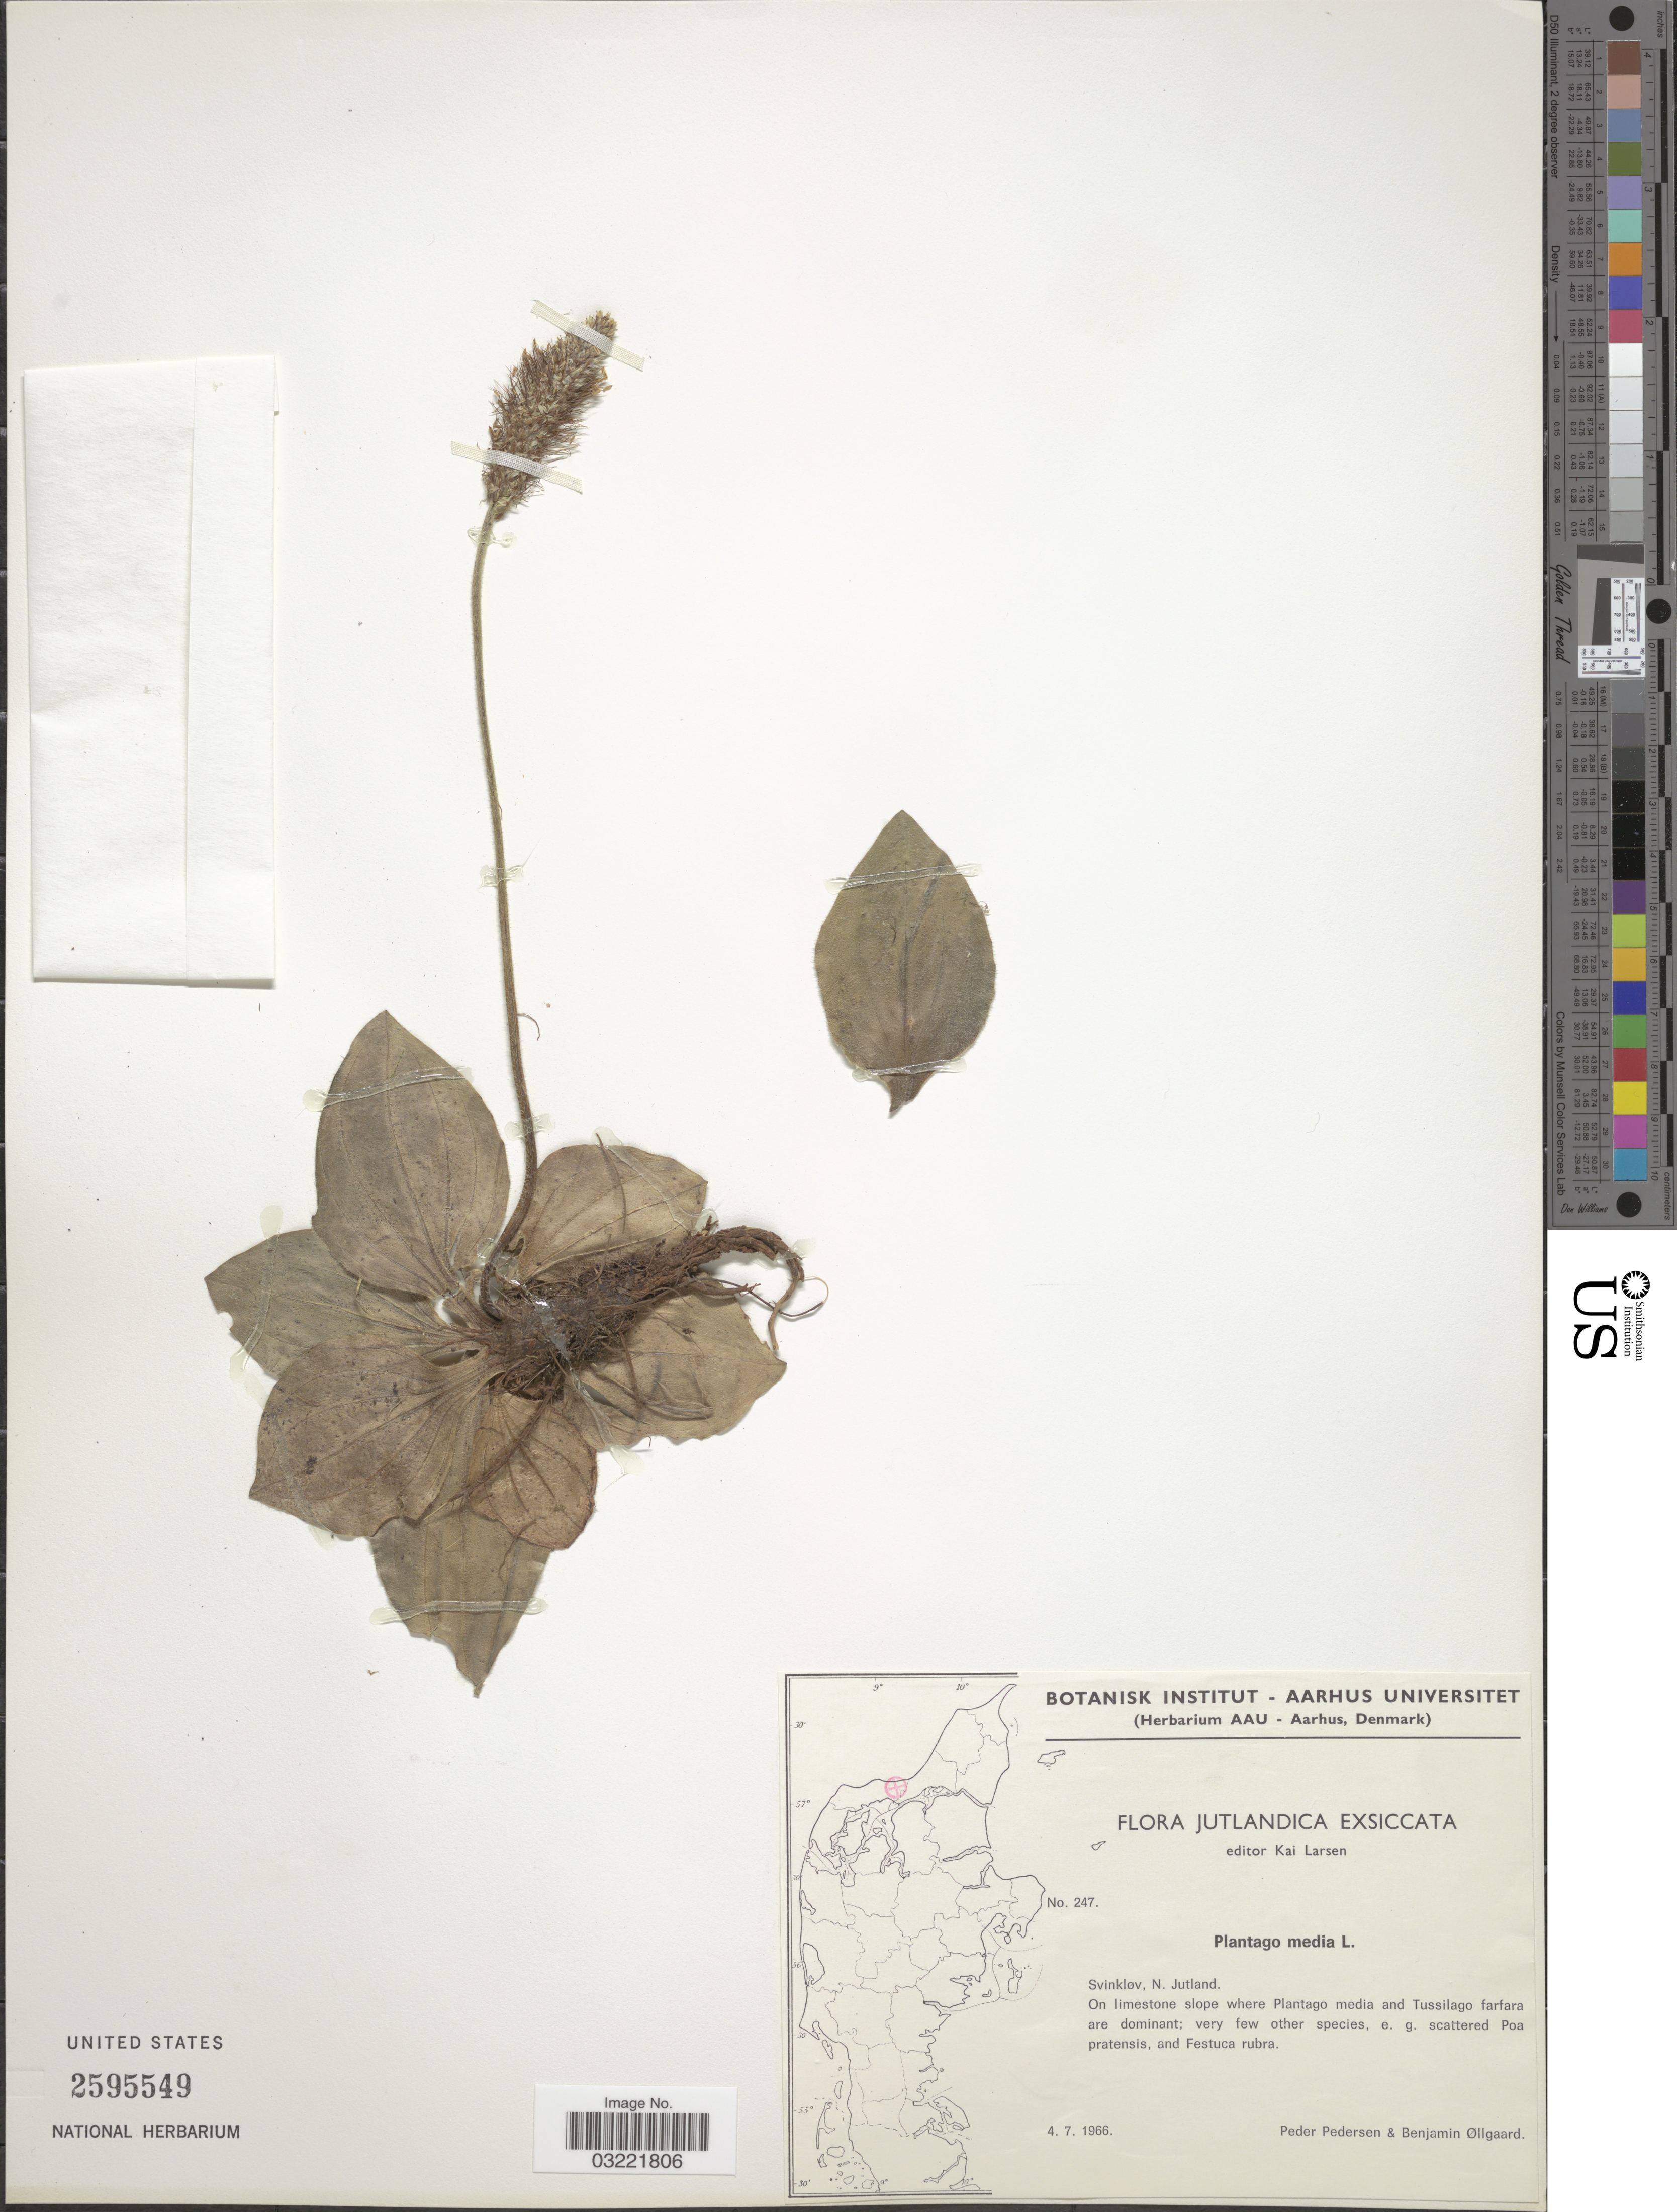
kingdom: Plantae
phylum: Tracheophyta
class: Magnoliopsida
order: Lamiales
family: Plantaginaceae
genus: Plantago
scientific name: Plantago media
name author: L.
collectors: P. Pedersen & B. Øllgaard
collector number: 247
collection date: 1966-07-04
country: Denmark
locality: Svinkløv, N. Jutland.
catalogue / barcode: US 2595549